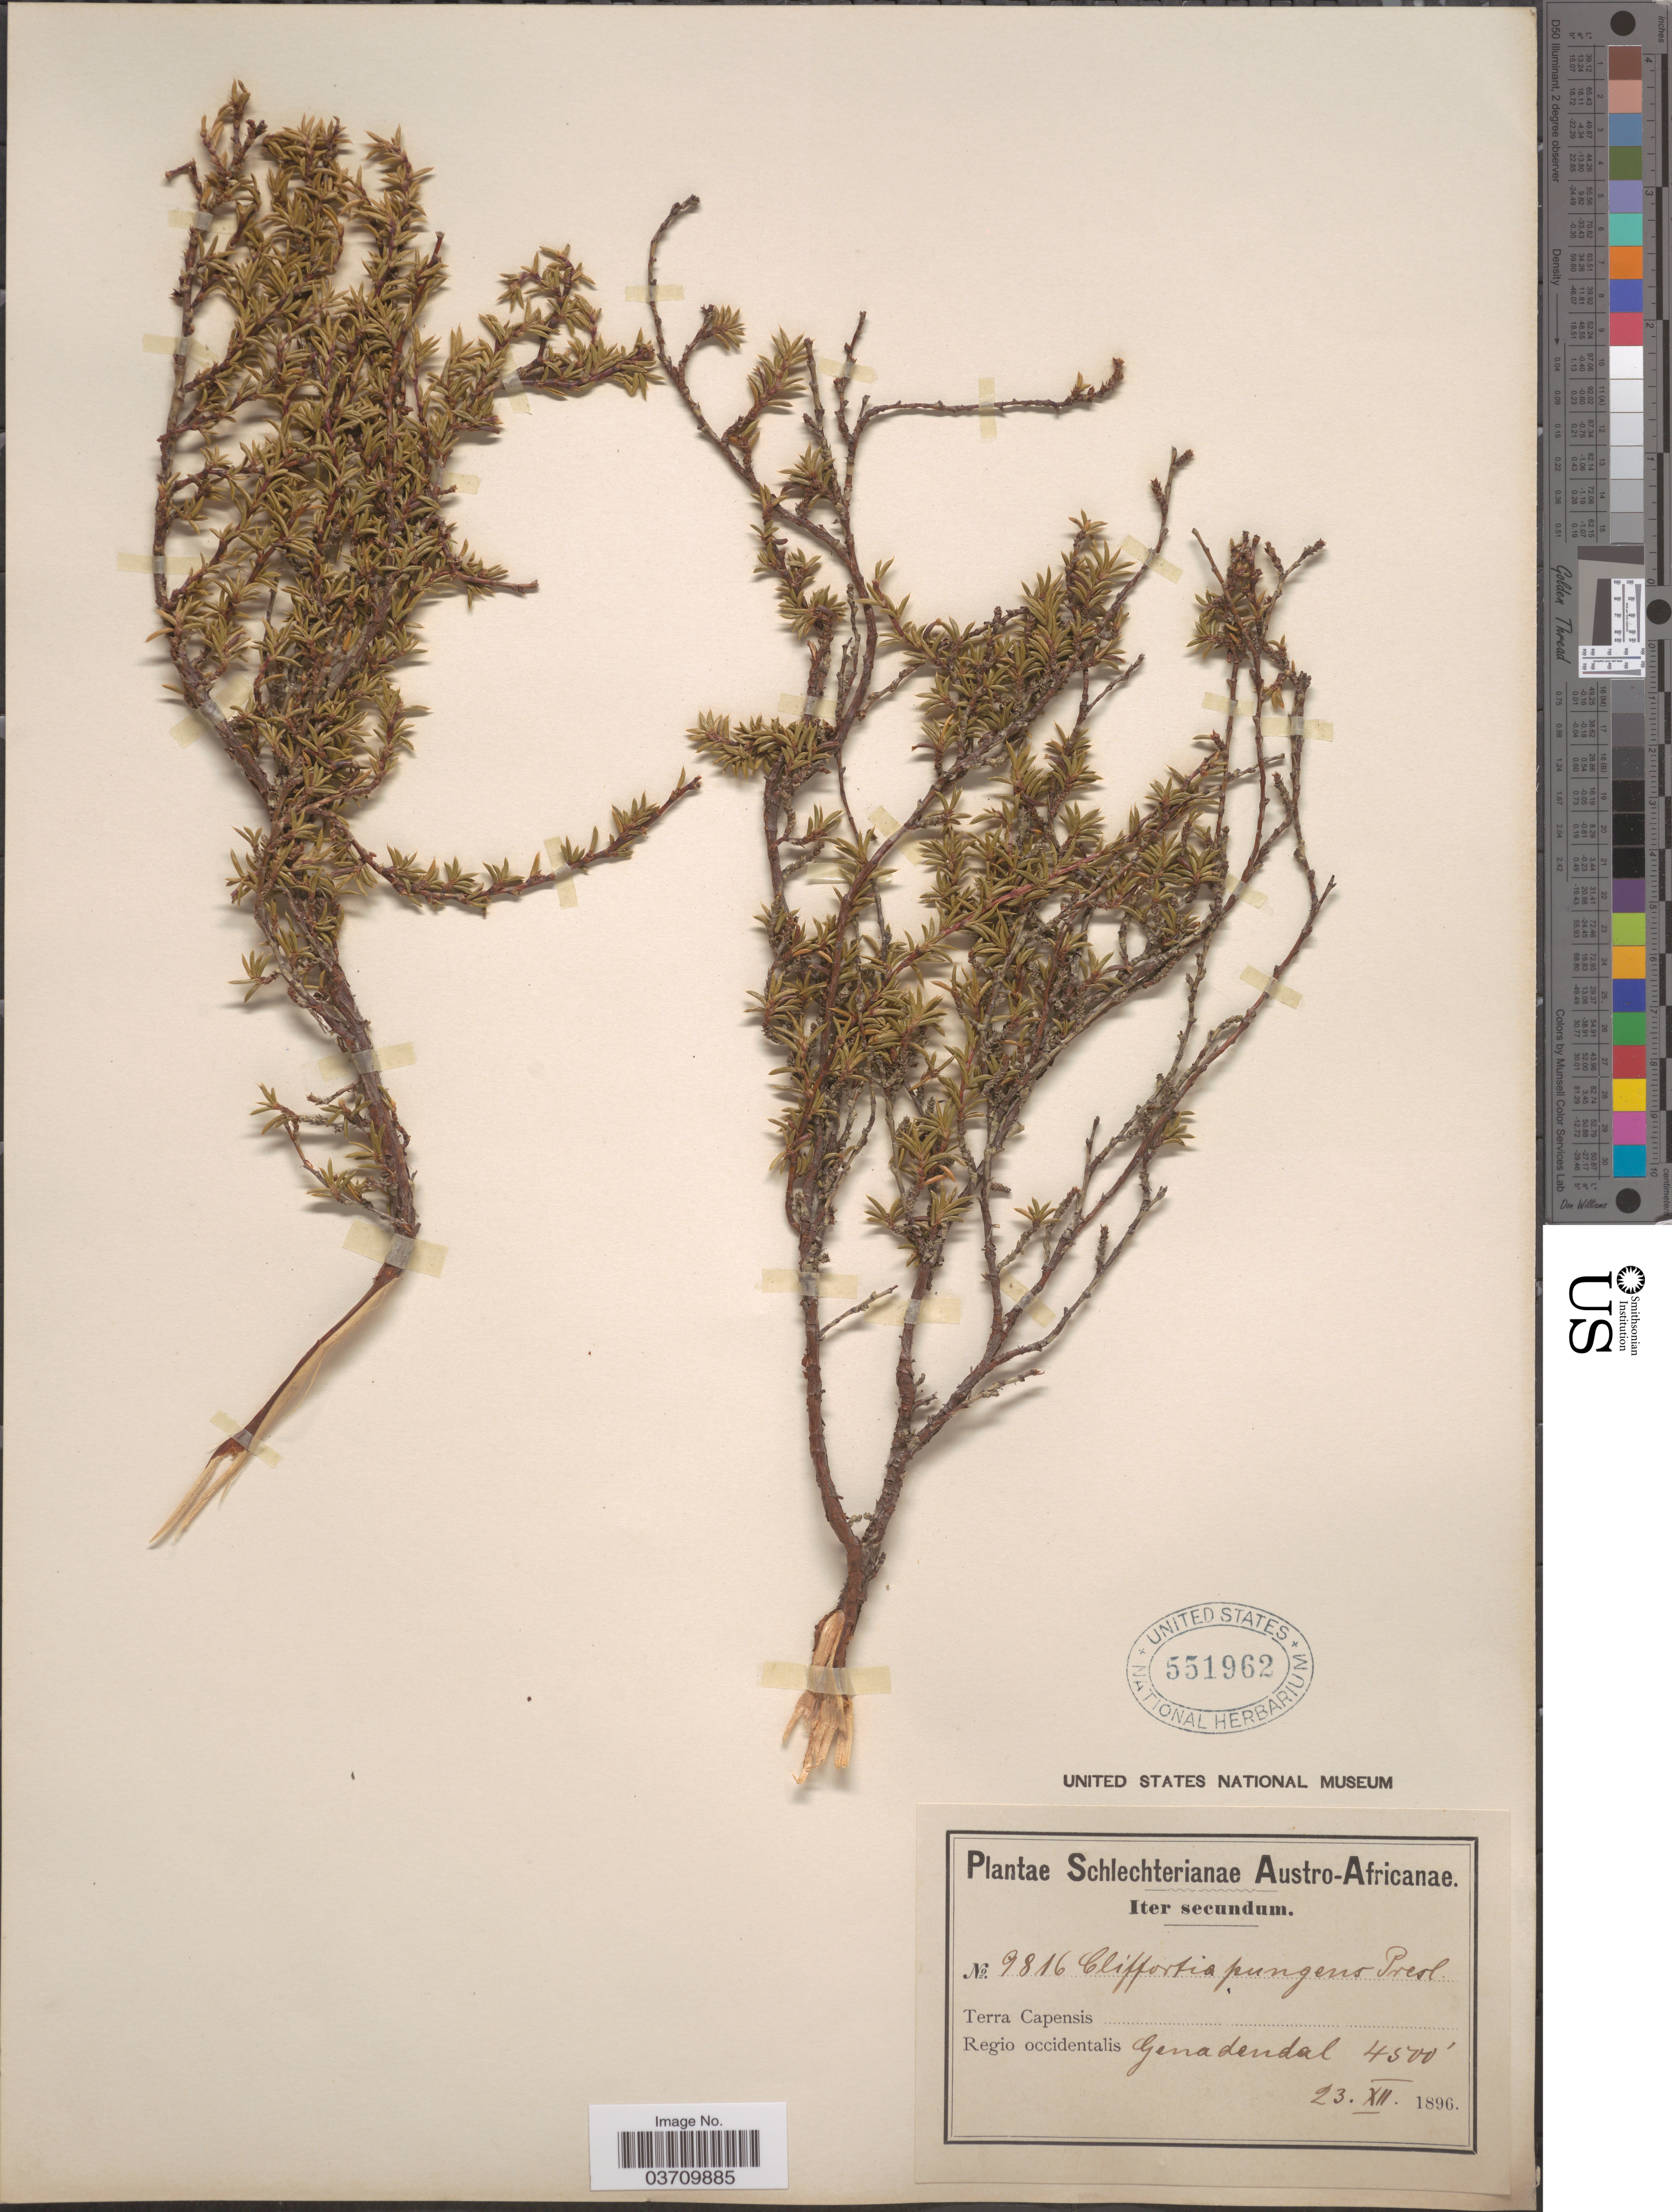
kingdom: Plantae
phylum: Tracheophyta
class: Magnoliopsida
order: Rosales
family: Rosaceae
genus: Cliffortia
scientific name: Cliffortia pungens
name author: C. Presl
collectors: Schlechter, --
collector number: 9816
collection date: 1896-12-23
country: South Africa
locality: Austro-Africanae. Terra Capensis. Regio occidentalis. Genadendal.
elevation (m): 1372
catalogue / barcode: US 551962